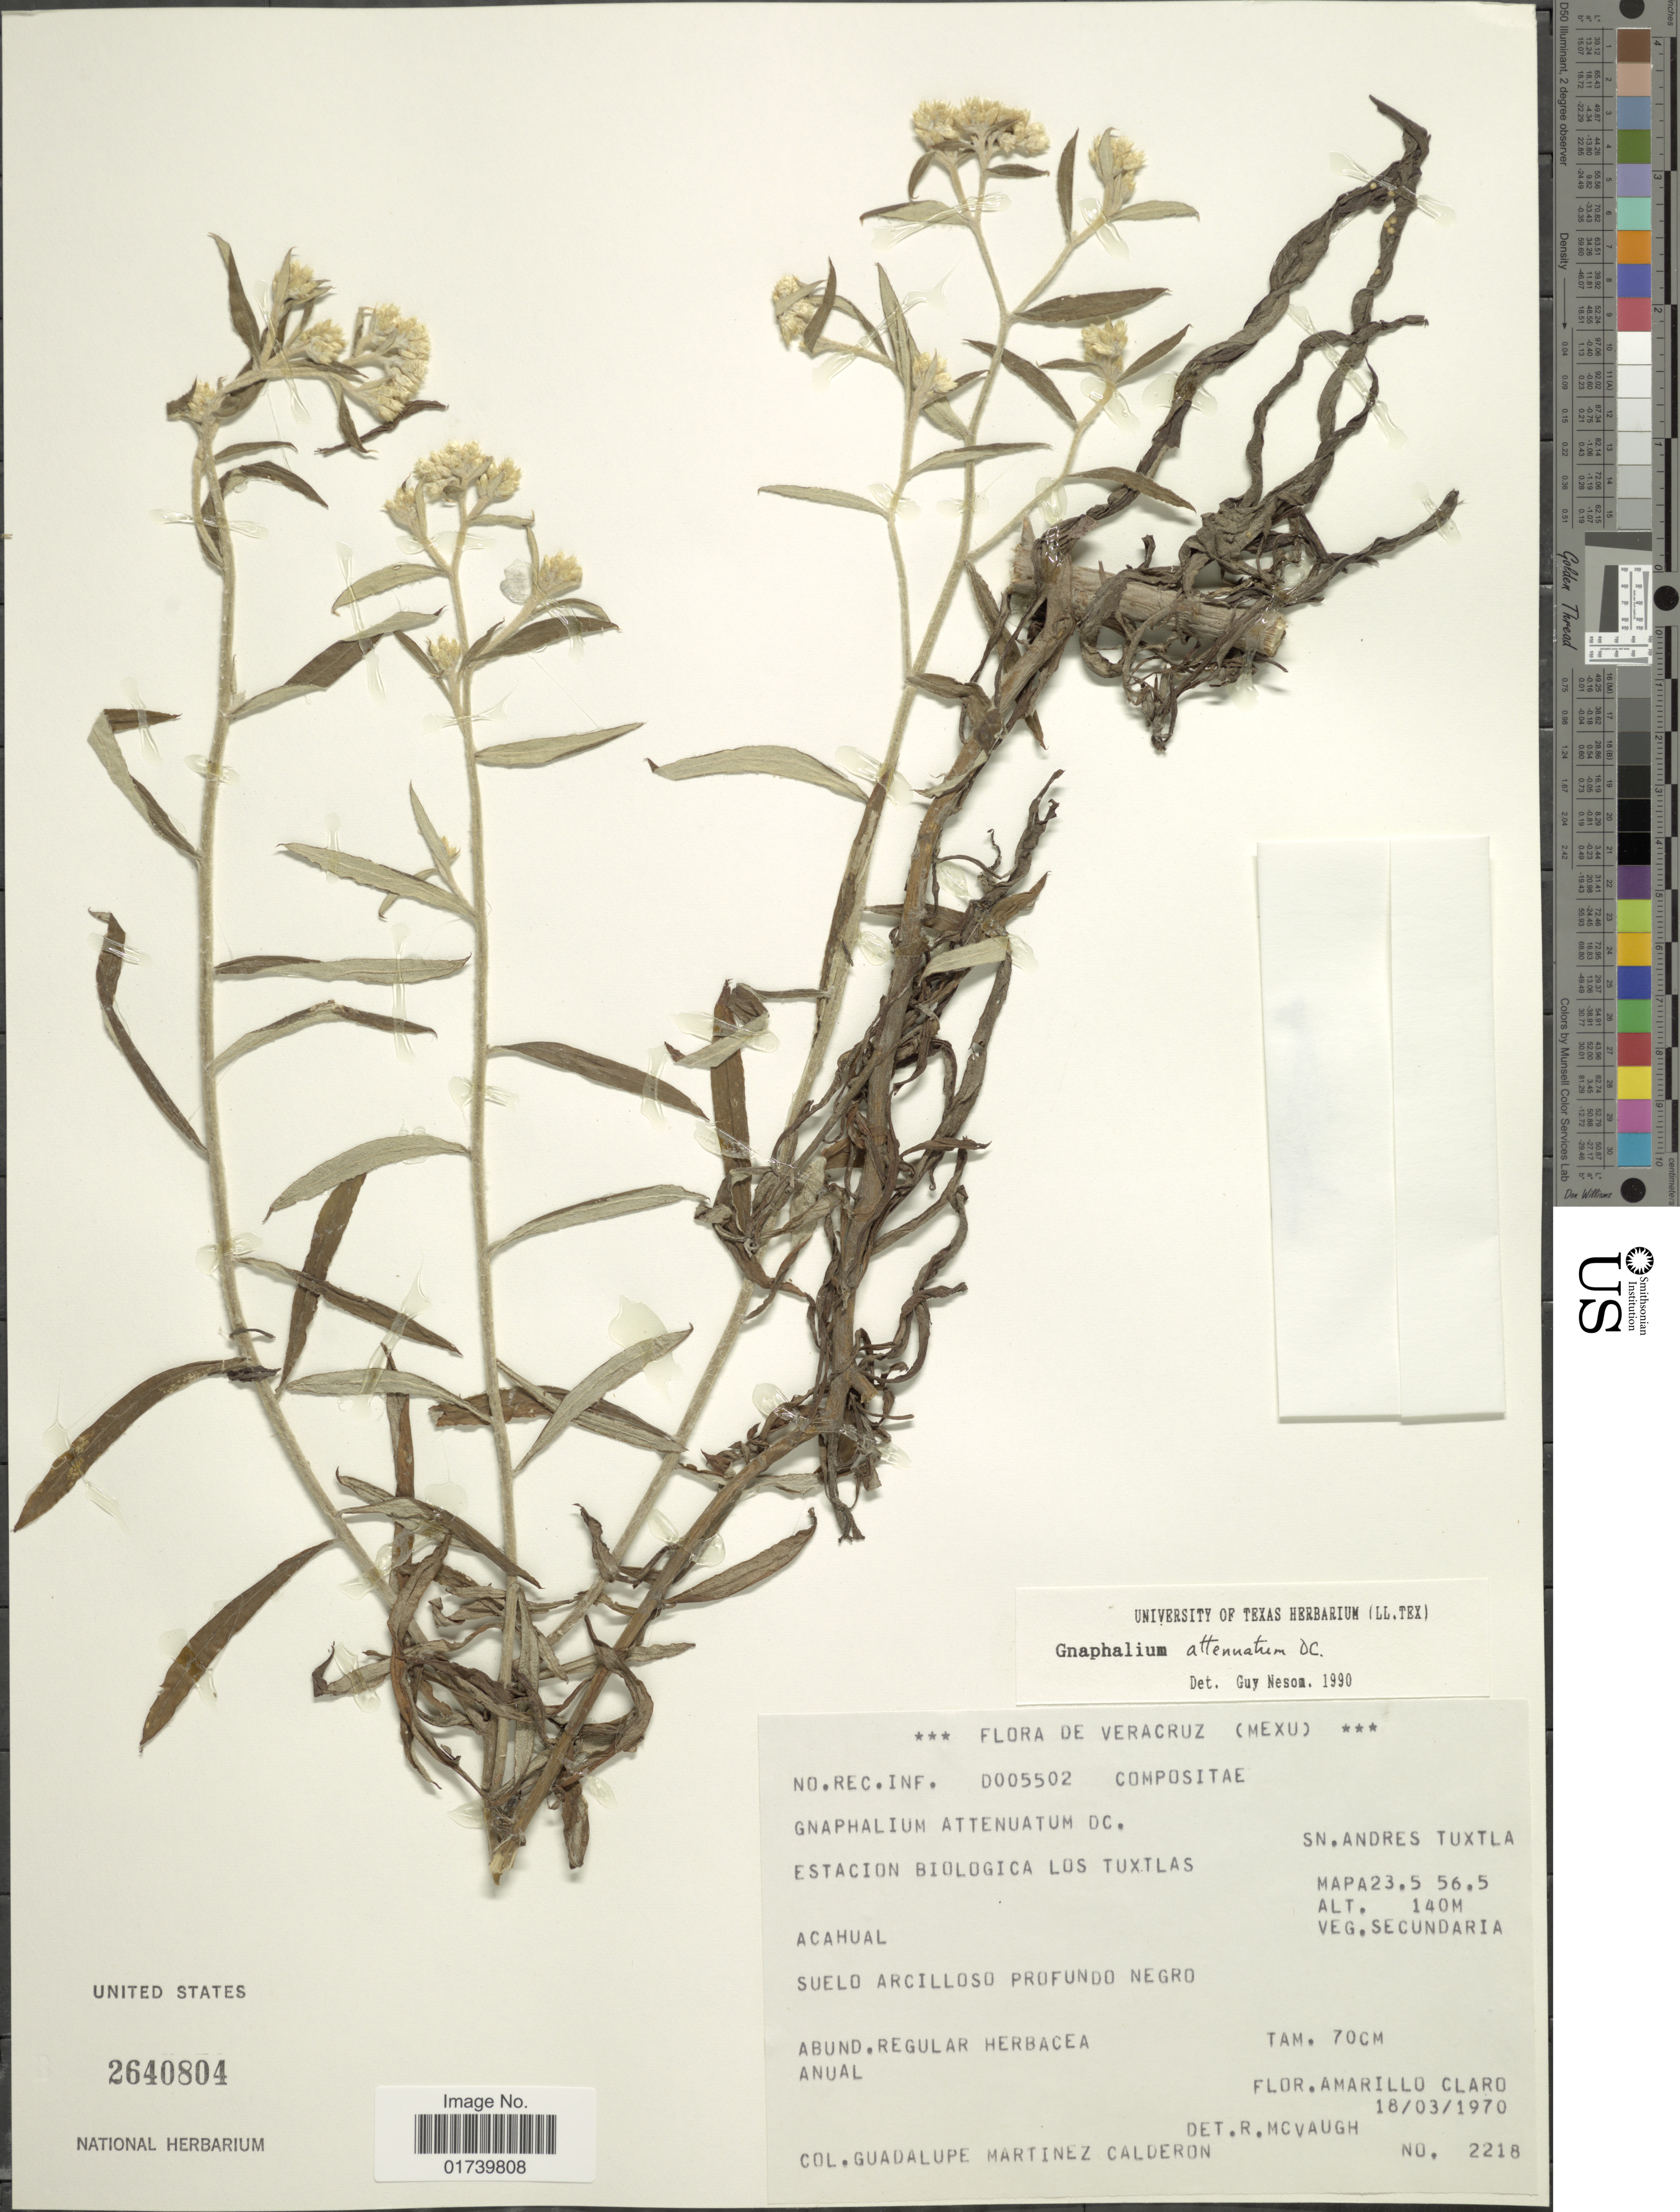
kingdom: Plantae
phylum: Tracheophyta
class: Magnoliopsida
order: Asterales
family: Asteraceae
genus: Pseudognaphalium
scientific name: Pseudognaphalium attenuatum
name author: (DC.) Anderb.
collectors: G. Martinez-C.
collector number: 2218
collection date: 1970-03-18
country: Mexico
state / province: Veracruz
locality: Estacion Biologica Los Tuxtlas. Sn. Andres Tuxtla. Mapa 23.5 56.5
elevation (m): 140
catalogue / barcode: US 264080